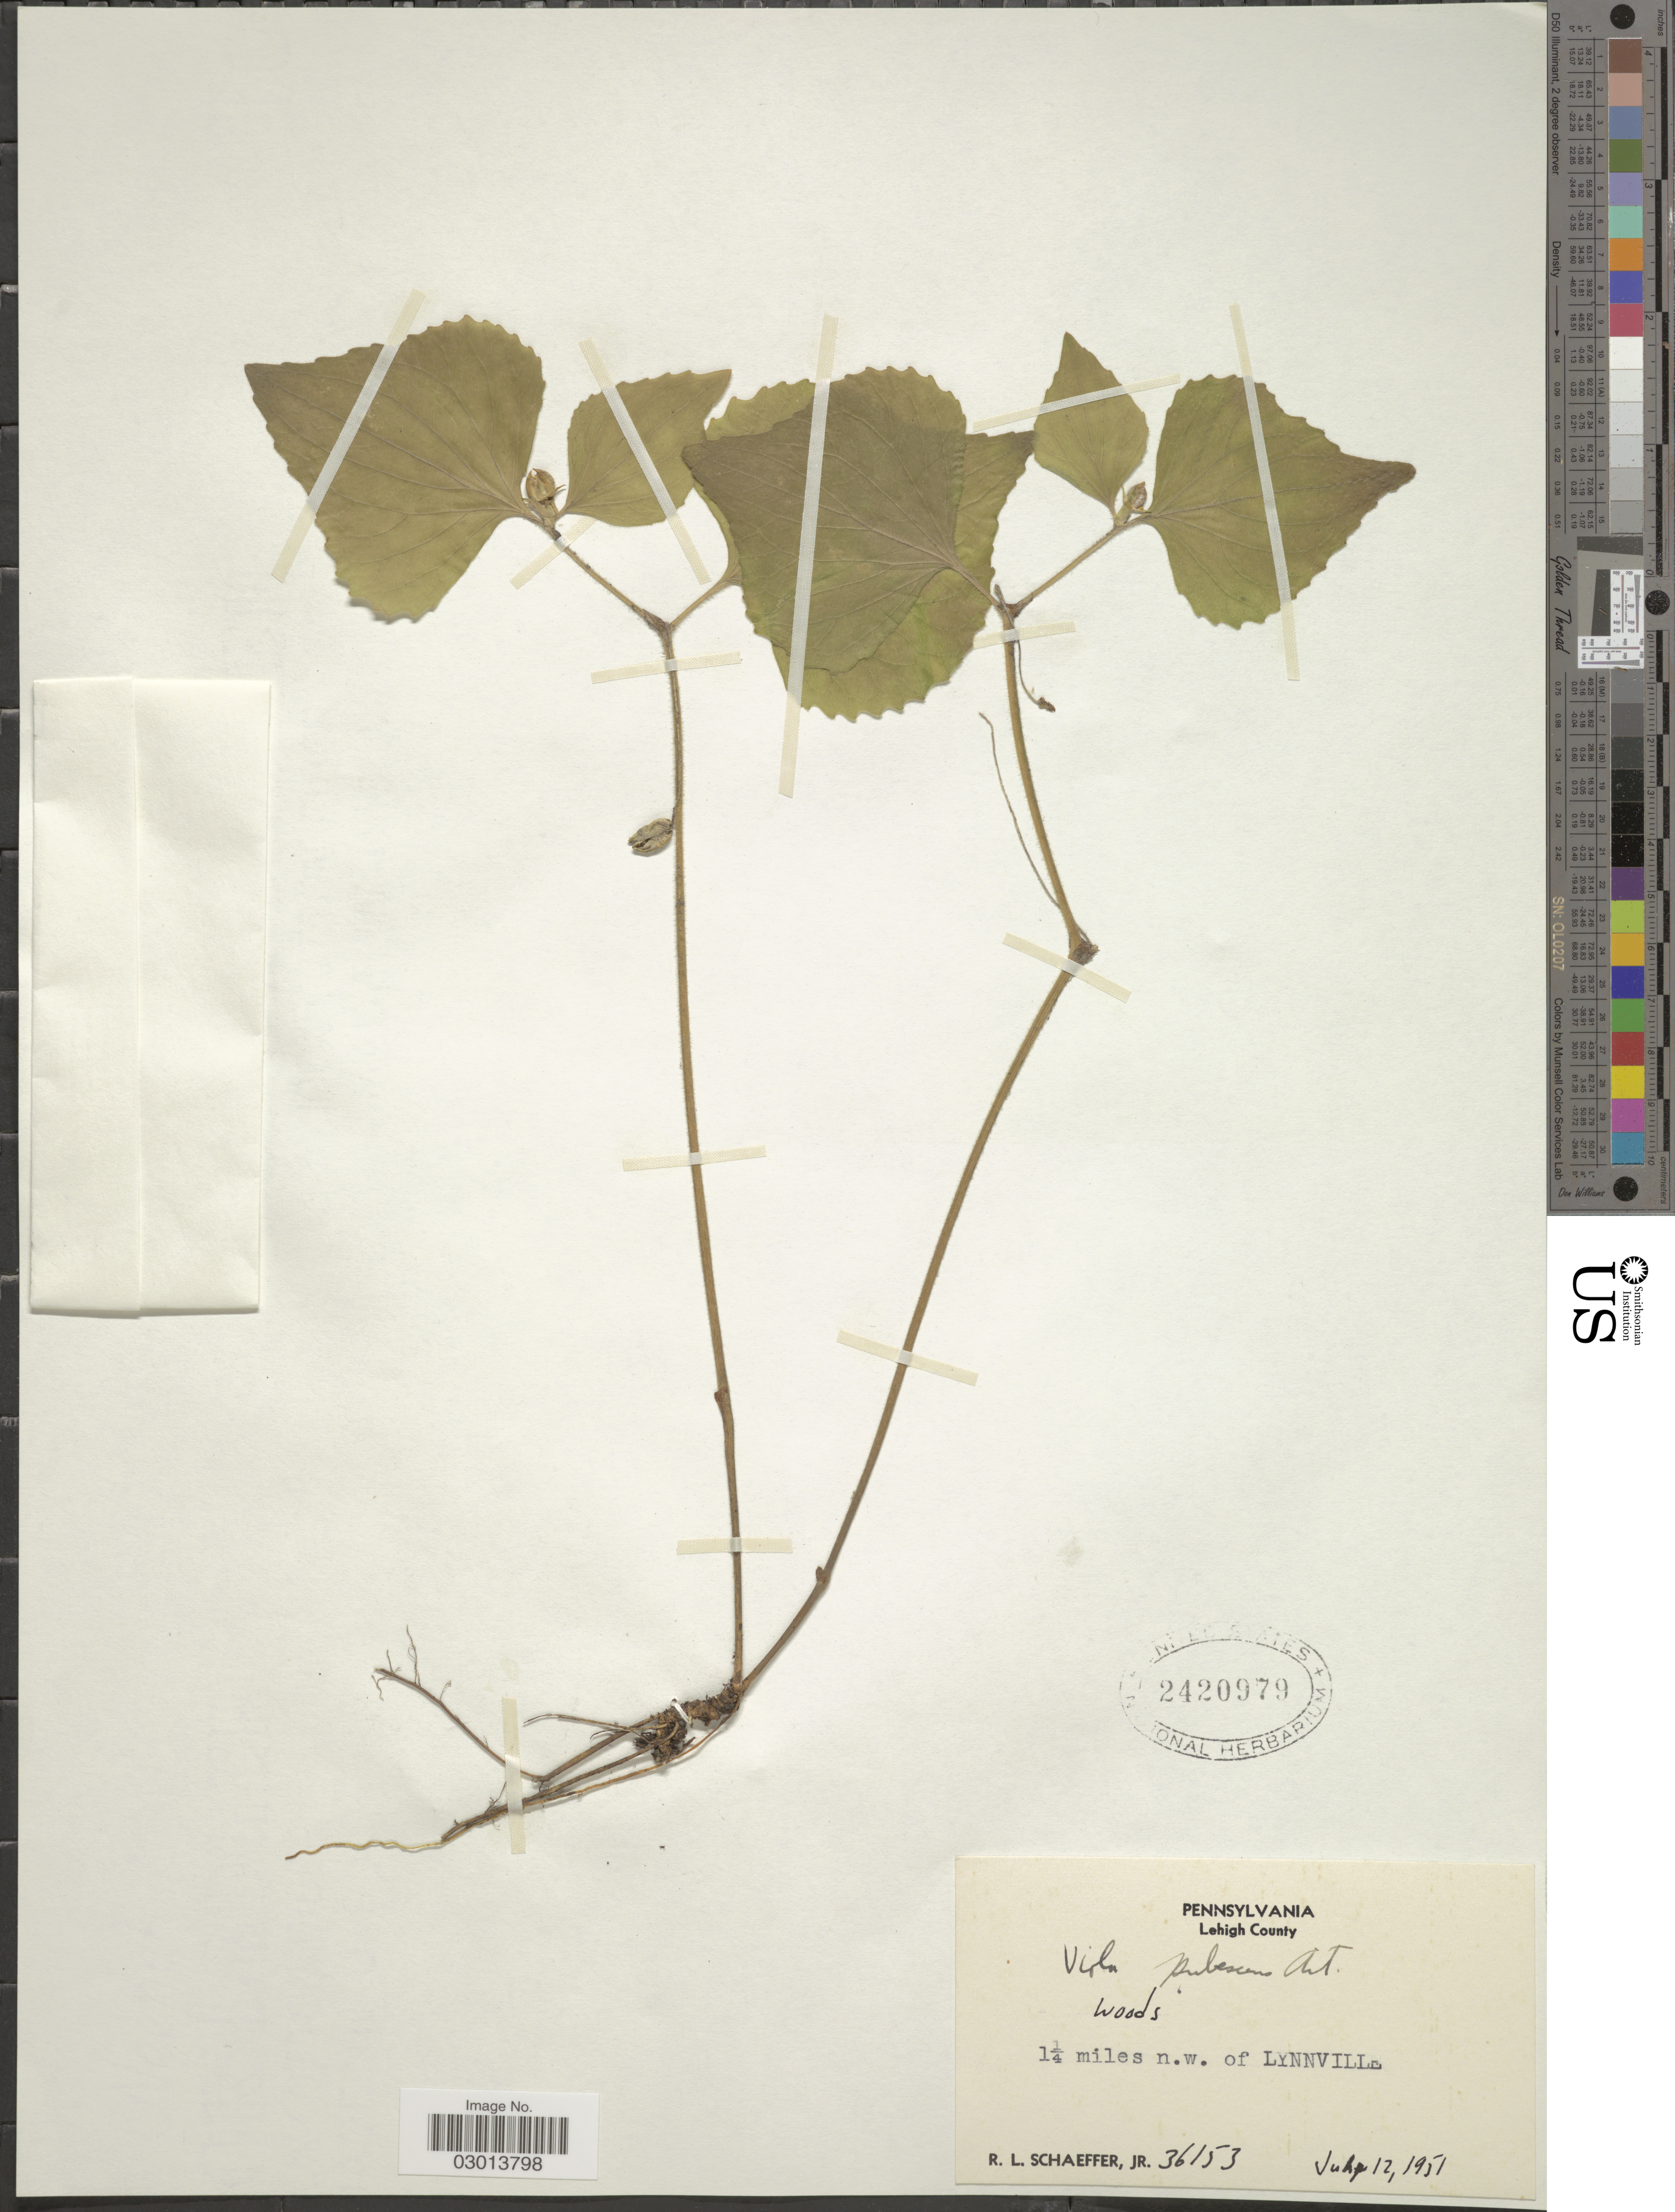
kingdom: Plantae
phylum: Tracheophyta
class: Magnoliopsida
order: Malpighiales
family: Violaceae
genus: Viola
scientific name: Viola pubescens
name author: Aiton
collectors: R. L. Schaeffer Jr.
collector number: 36153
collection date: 1951-07-12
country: United States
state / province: Pennsylvania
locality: Lehigh County, 1¼ miles n.w. of Lynnville.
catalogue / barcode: US 2420979